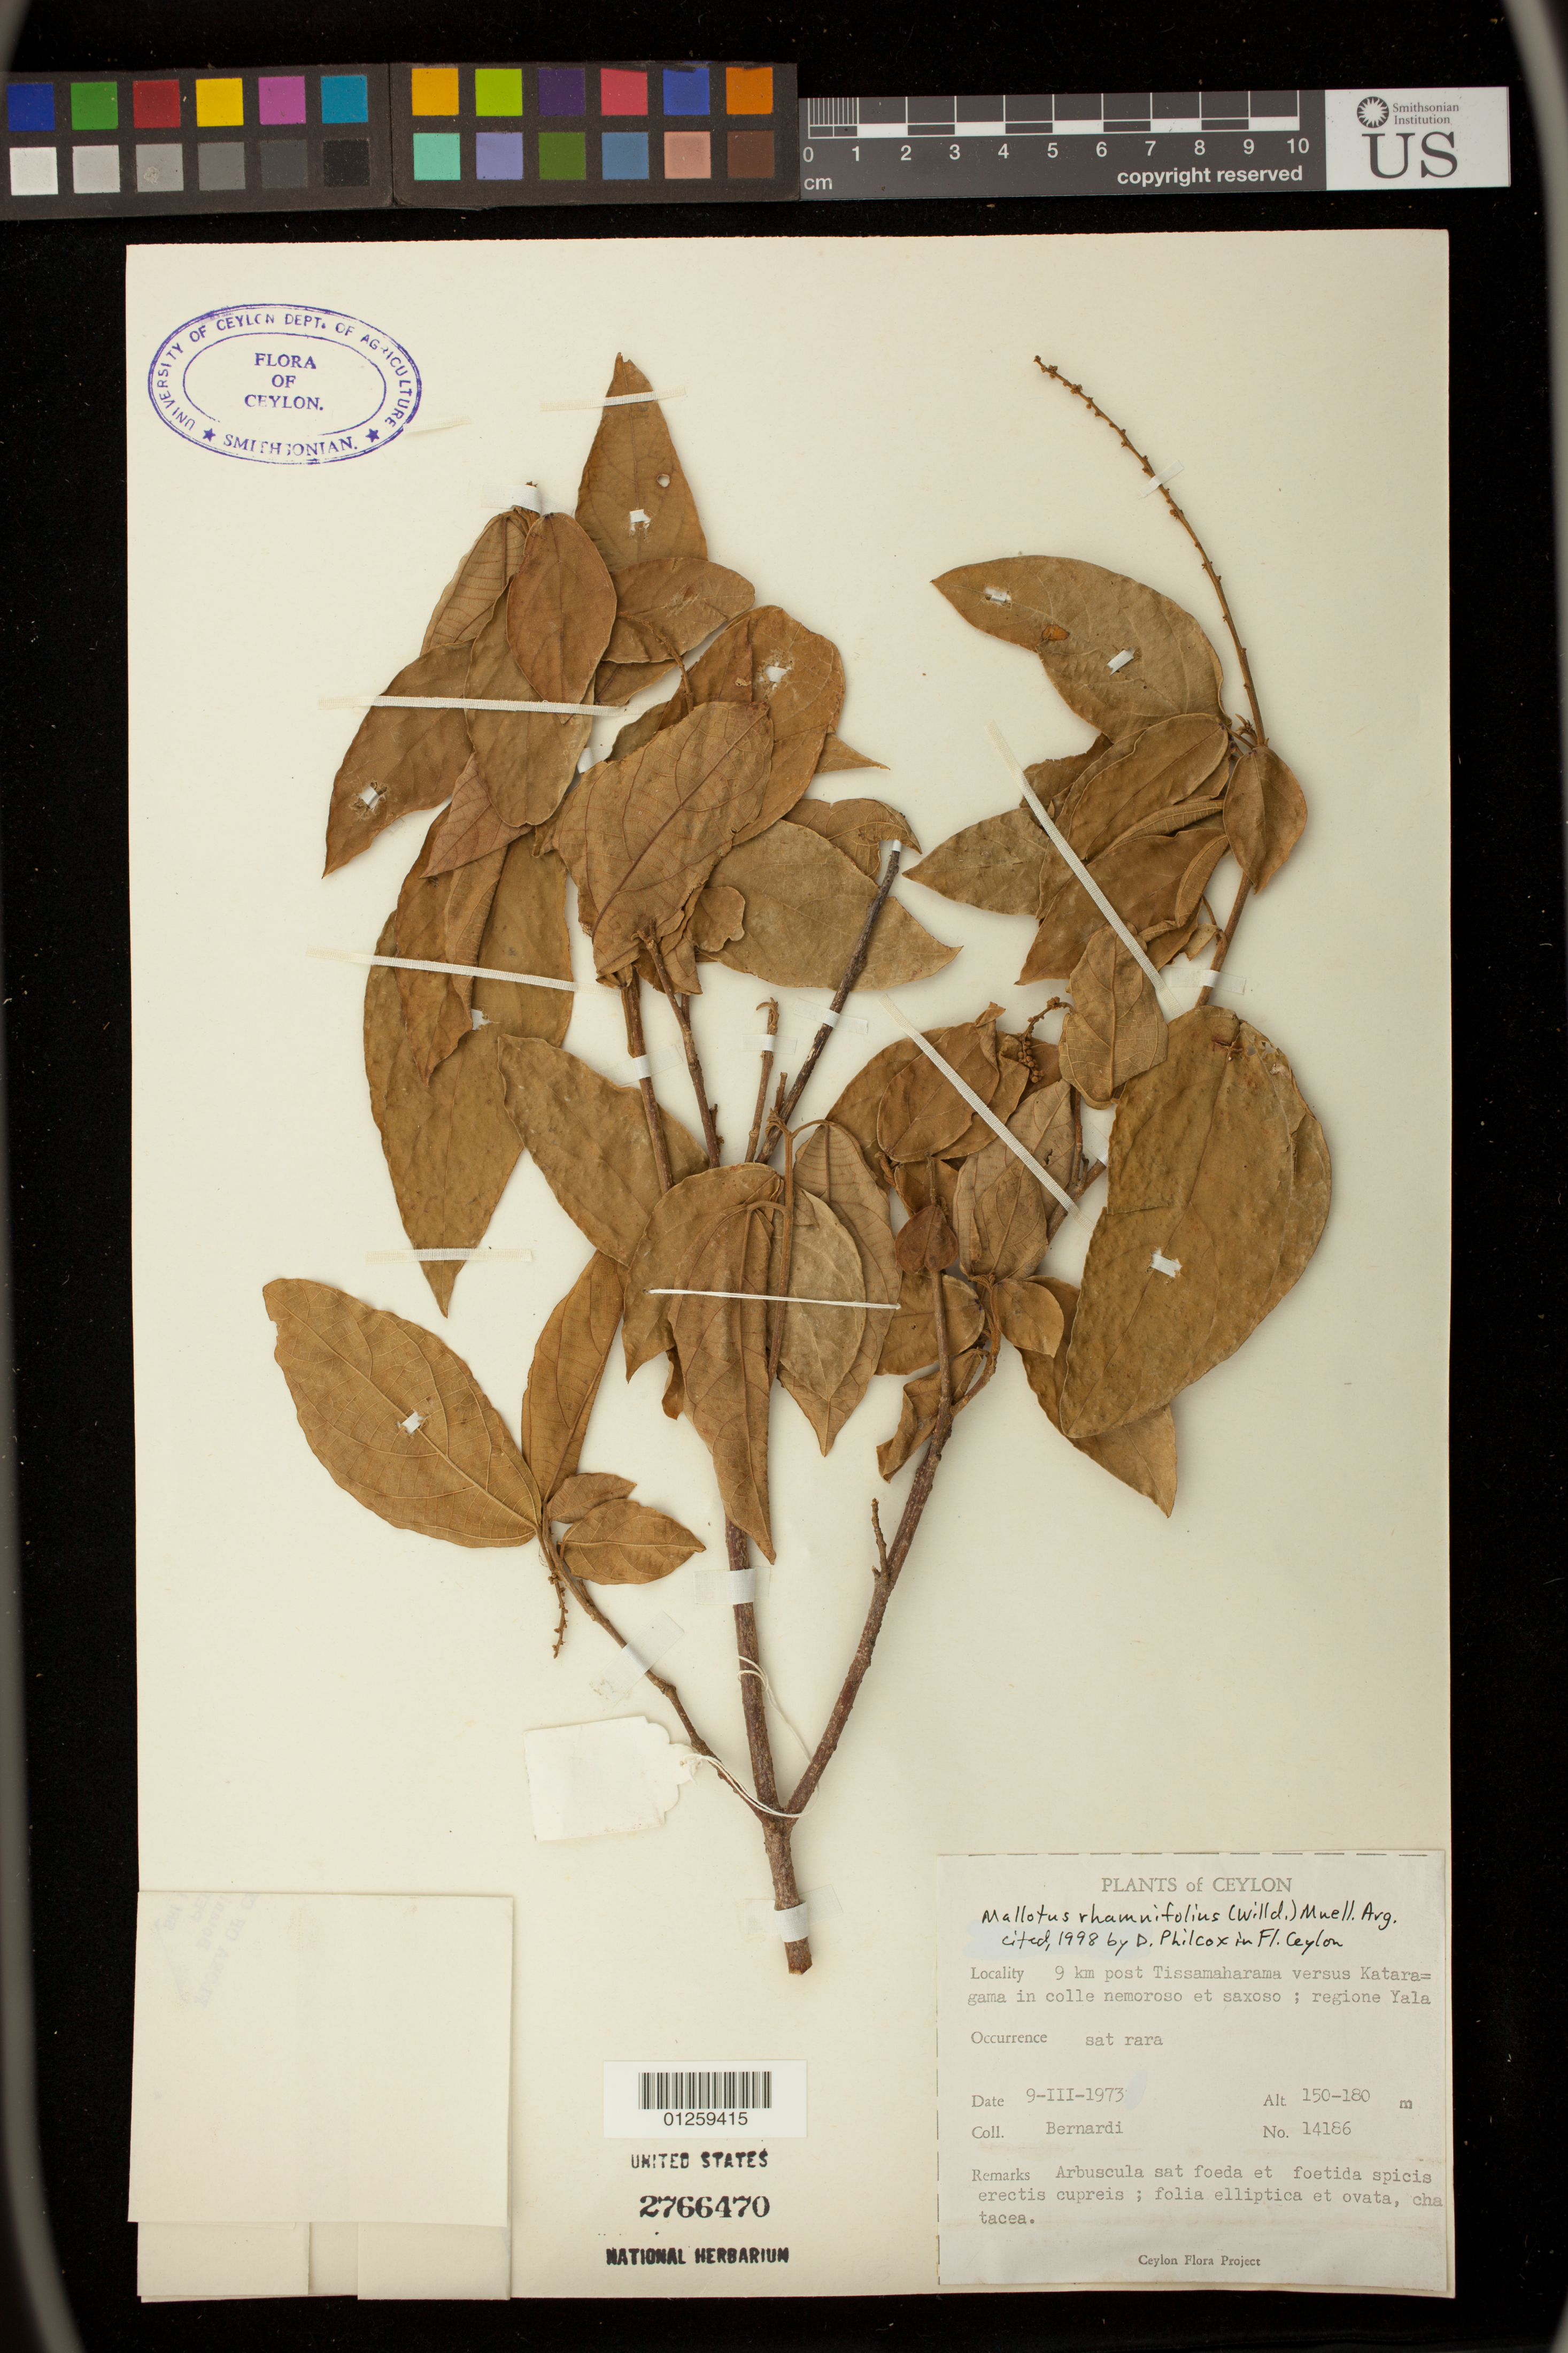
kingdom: Plantae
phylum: Tracheophyta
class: Magnoliopsida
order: Malpighiales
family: Euphorbiaceae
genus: Mallotus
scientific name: Mallotus rhamnifolius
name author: (Willd.) Müll. Arg.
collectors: Bernardi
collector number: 14186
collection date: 1973-03-09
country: Sri Lanka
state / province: Southern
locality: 9 km post Tissamaharama versus Kataragama in colle nemorosoet saxoso; regione Yala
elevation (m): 150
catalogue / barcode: US 2766470